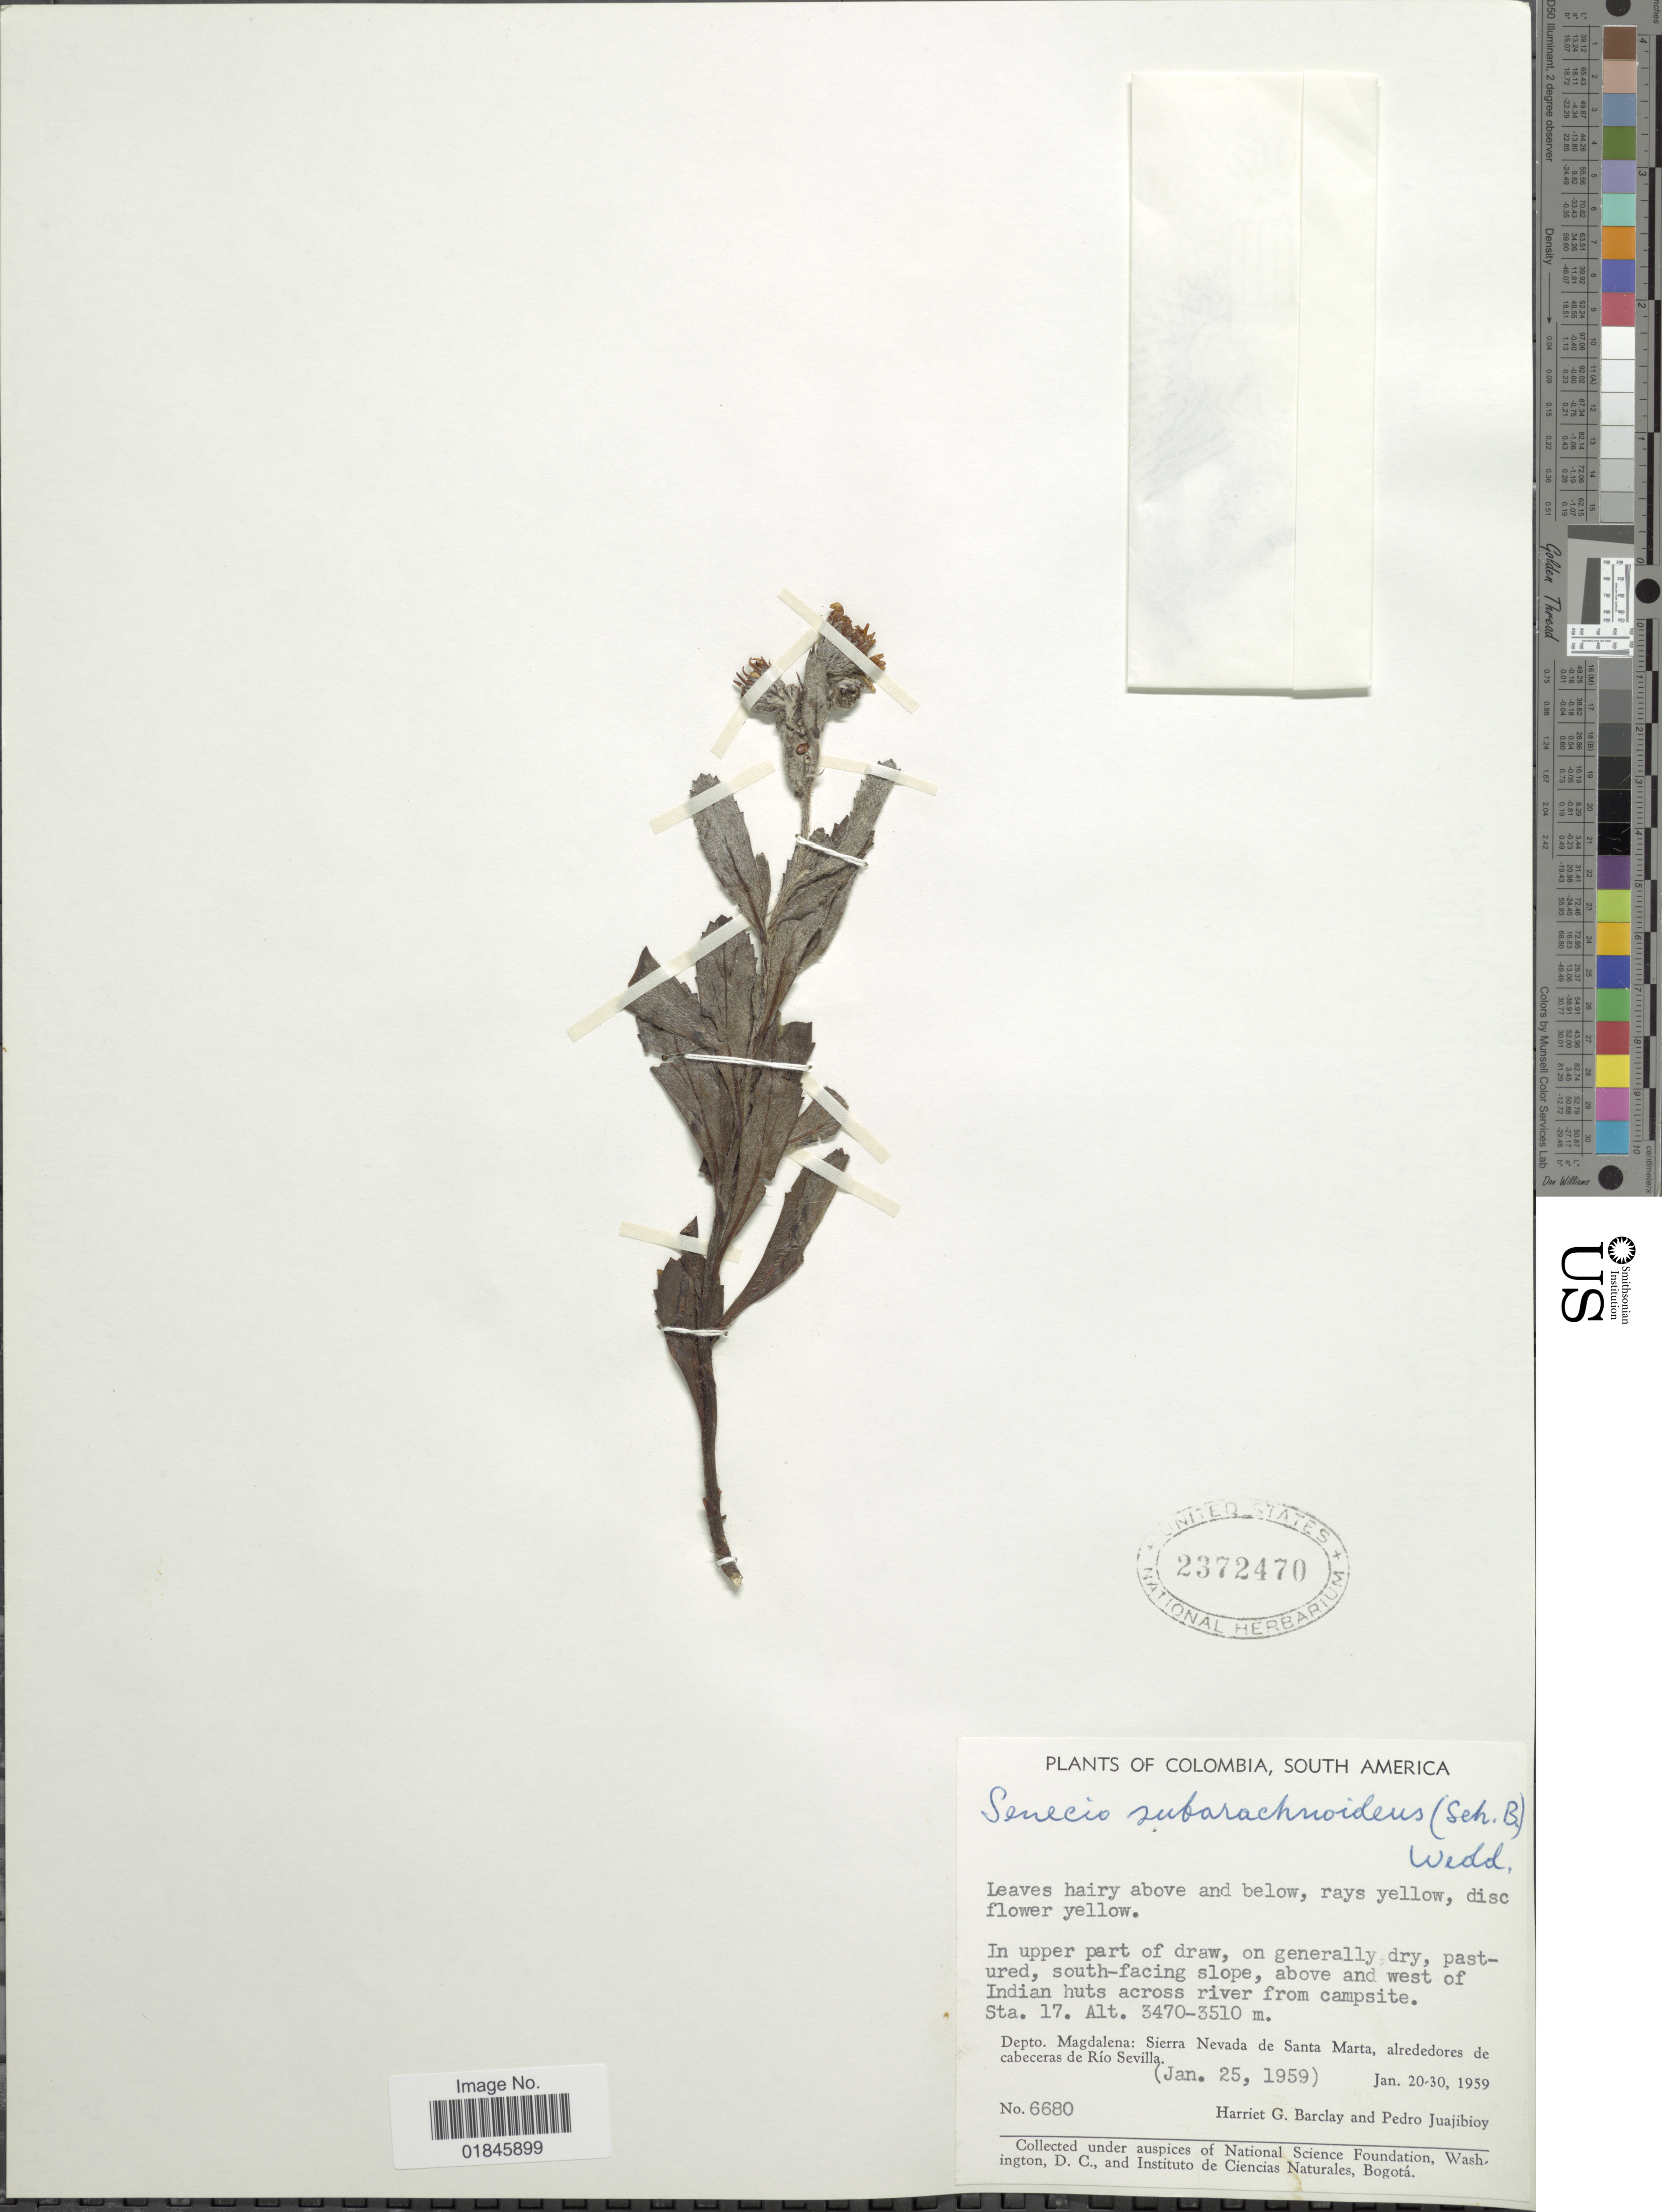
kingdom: Plantae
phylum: Tracheophyta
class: Magnoliopsida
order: Asterales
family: Asteraceae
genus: Pentacalia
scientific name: Pentacalia subarachnoidea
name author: (Wedd.) Cuatrec.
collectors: H. G. Barclay & P. Juajibioy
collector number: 6680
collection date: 1959-01-25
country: Colombia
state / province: Magdalena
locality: Depto. Magdalena: Sierra Nevada de Santa Marta, alrededores de cabeceras de Río Sevilla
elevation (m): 3470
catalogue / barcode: US 2372470